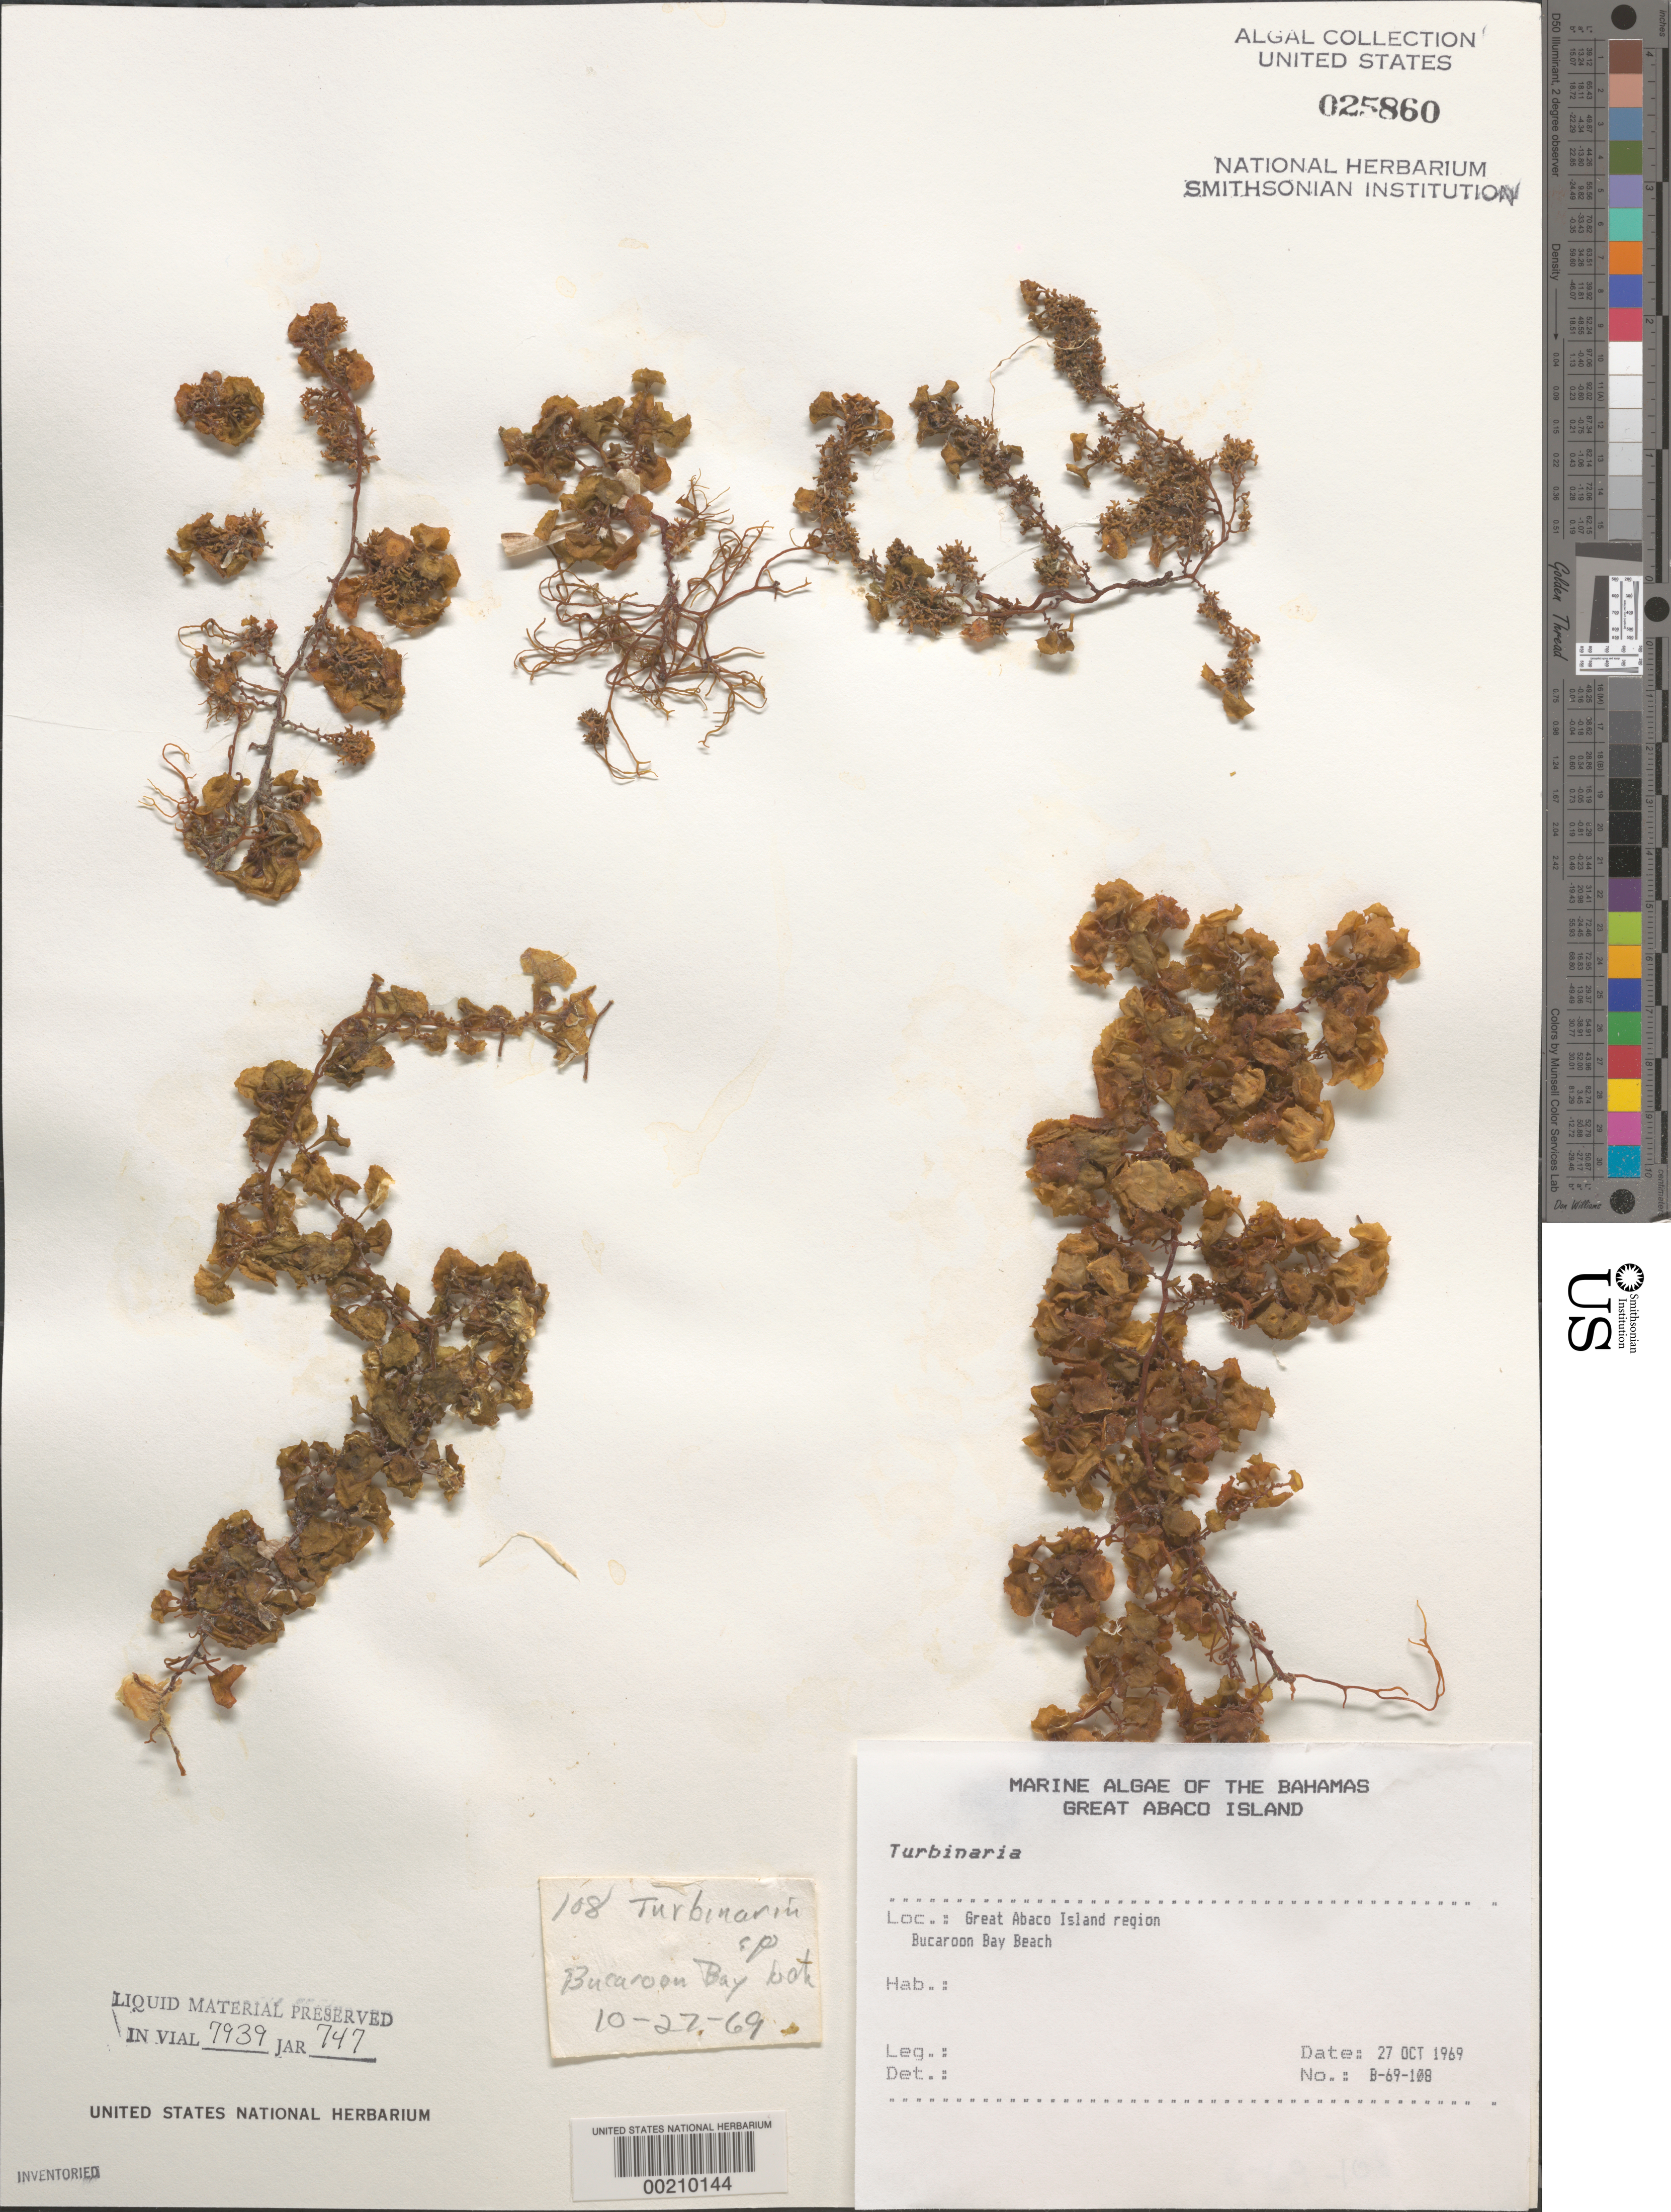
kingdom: Chromista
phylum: Ochrophyta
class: Phaeophyceae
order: Fucales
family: Sargassaceae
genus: Turbinaria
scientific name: Turbinaria sp.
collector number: B-69-108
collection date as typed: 27 Oct 1969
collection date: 1969-10-27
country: Bahamas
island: Great Abaco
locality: Buckaroon Bay Beach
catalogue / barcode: US 25860